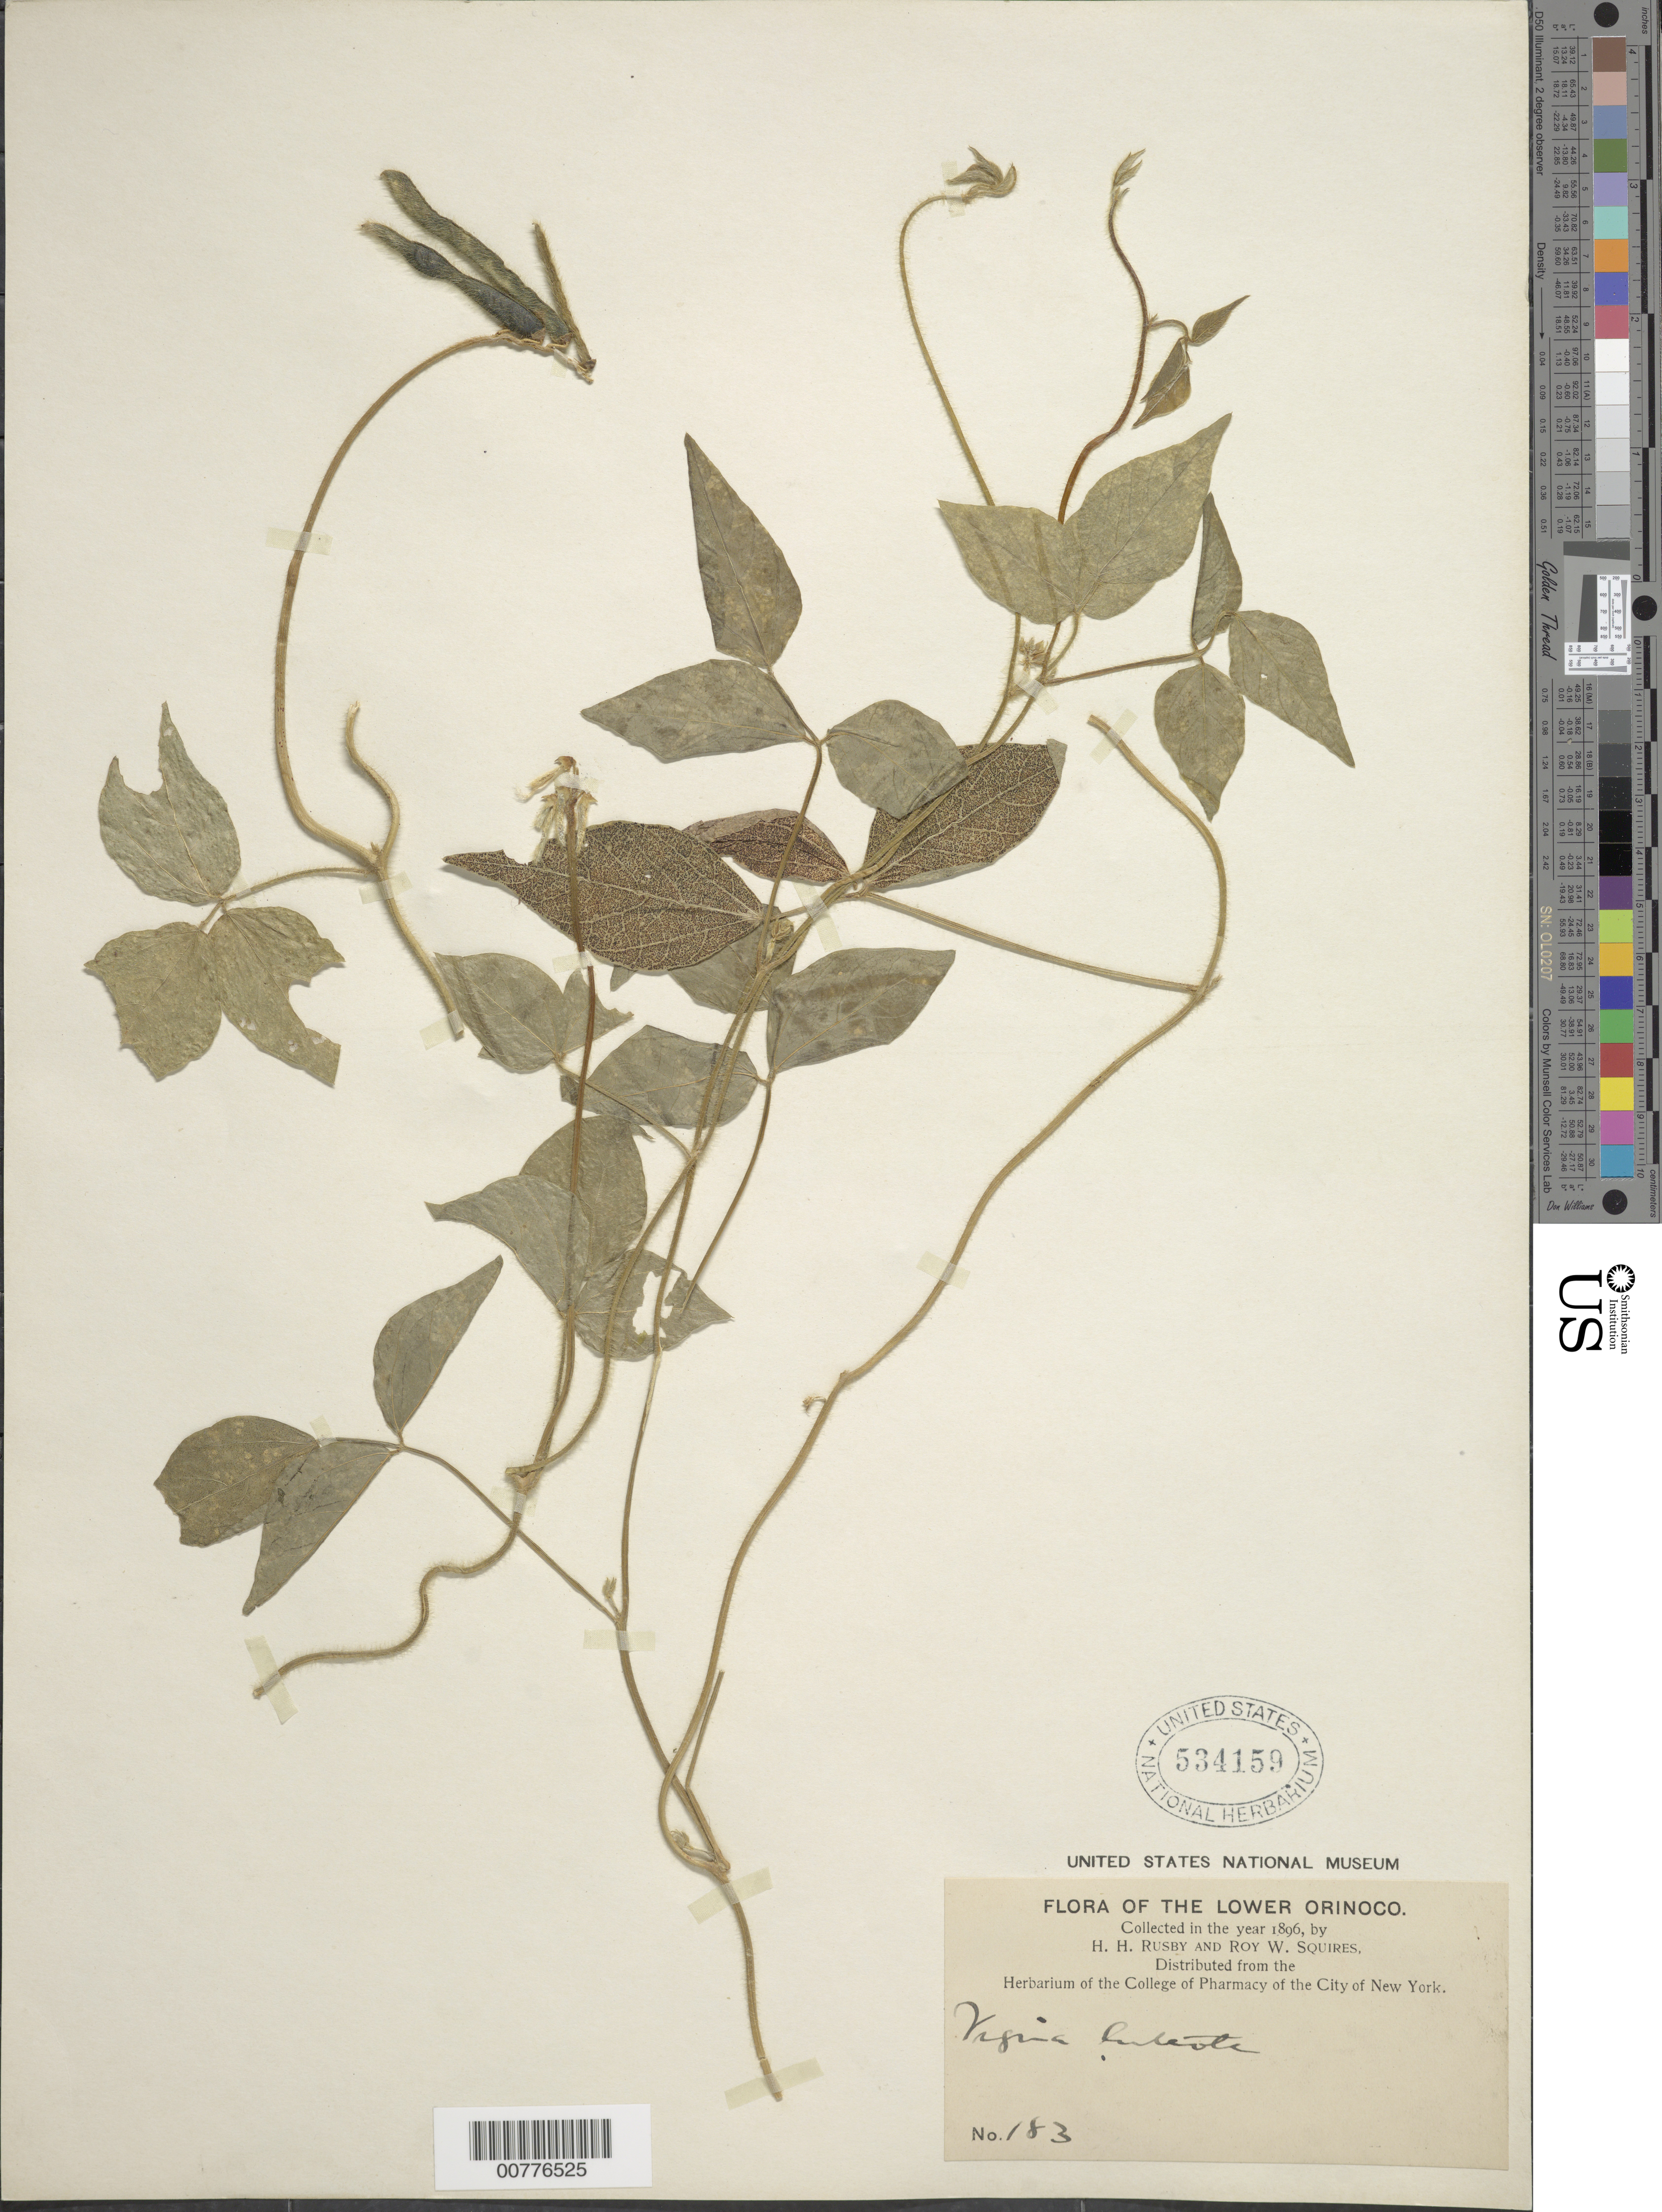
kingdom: Plantae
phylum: Tracheophyta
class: Magnoliopsida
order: Fabales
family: Fabaceae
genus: Vigna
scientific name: Vigna luteola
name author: (Jacq.) Benth.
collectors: H. H. Rusby & R. Squires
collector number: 183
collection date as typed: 1896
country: Venezuela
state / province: Delta Amacuro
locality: Lower Orinoco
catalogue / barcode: US 534159